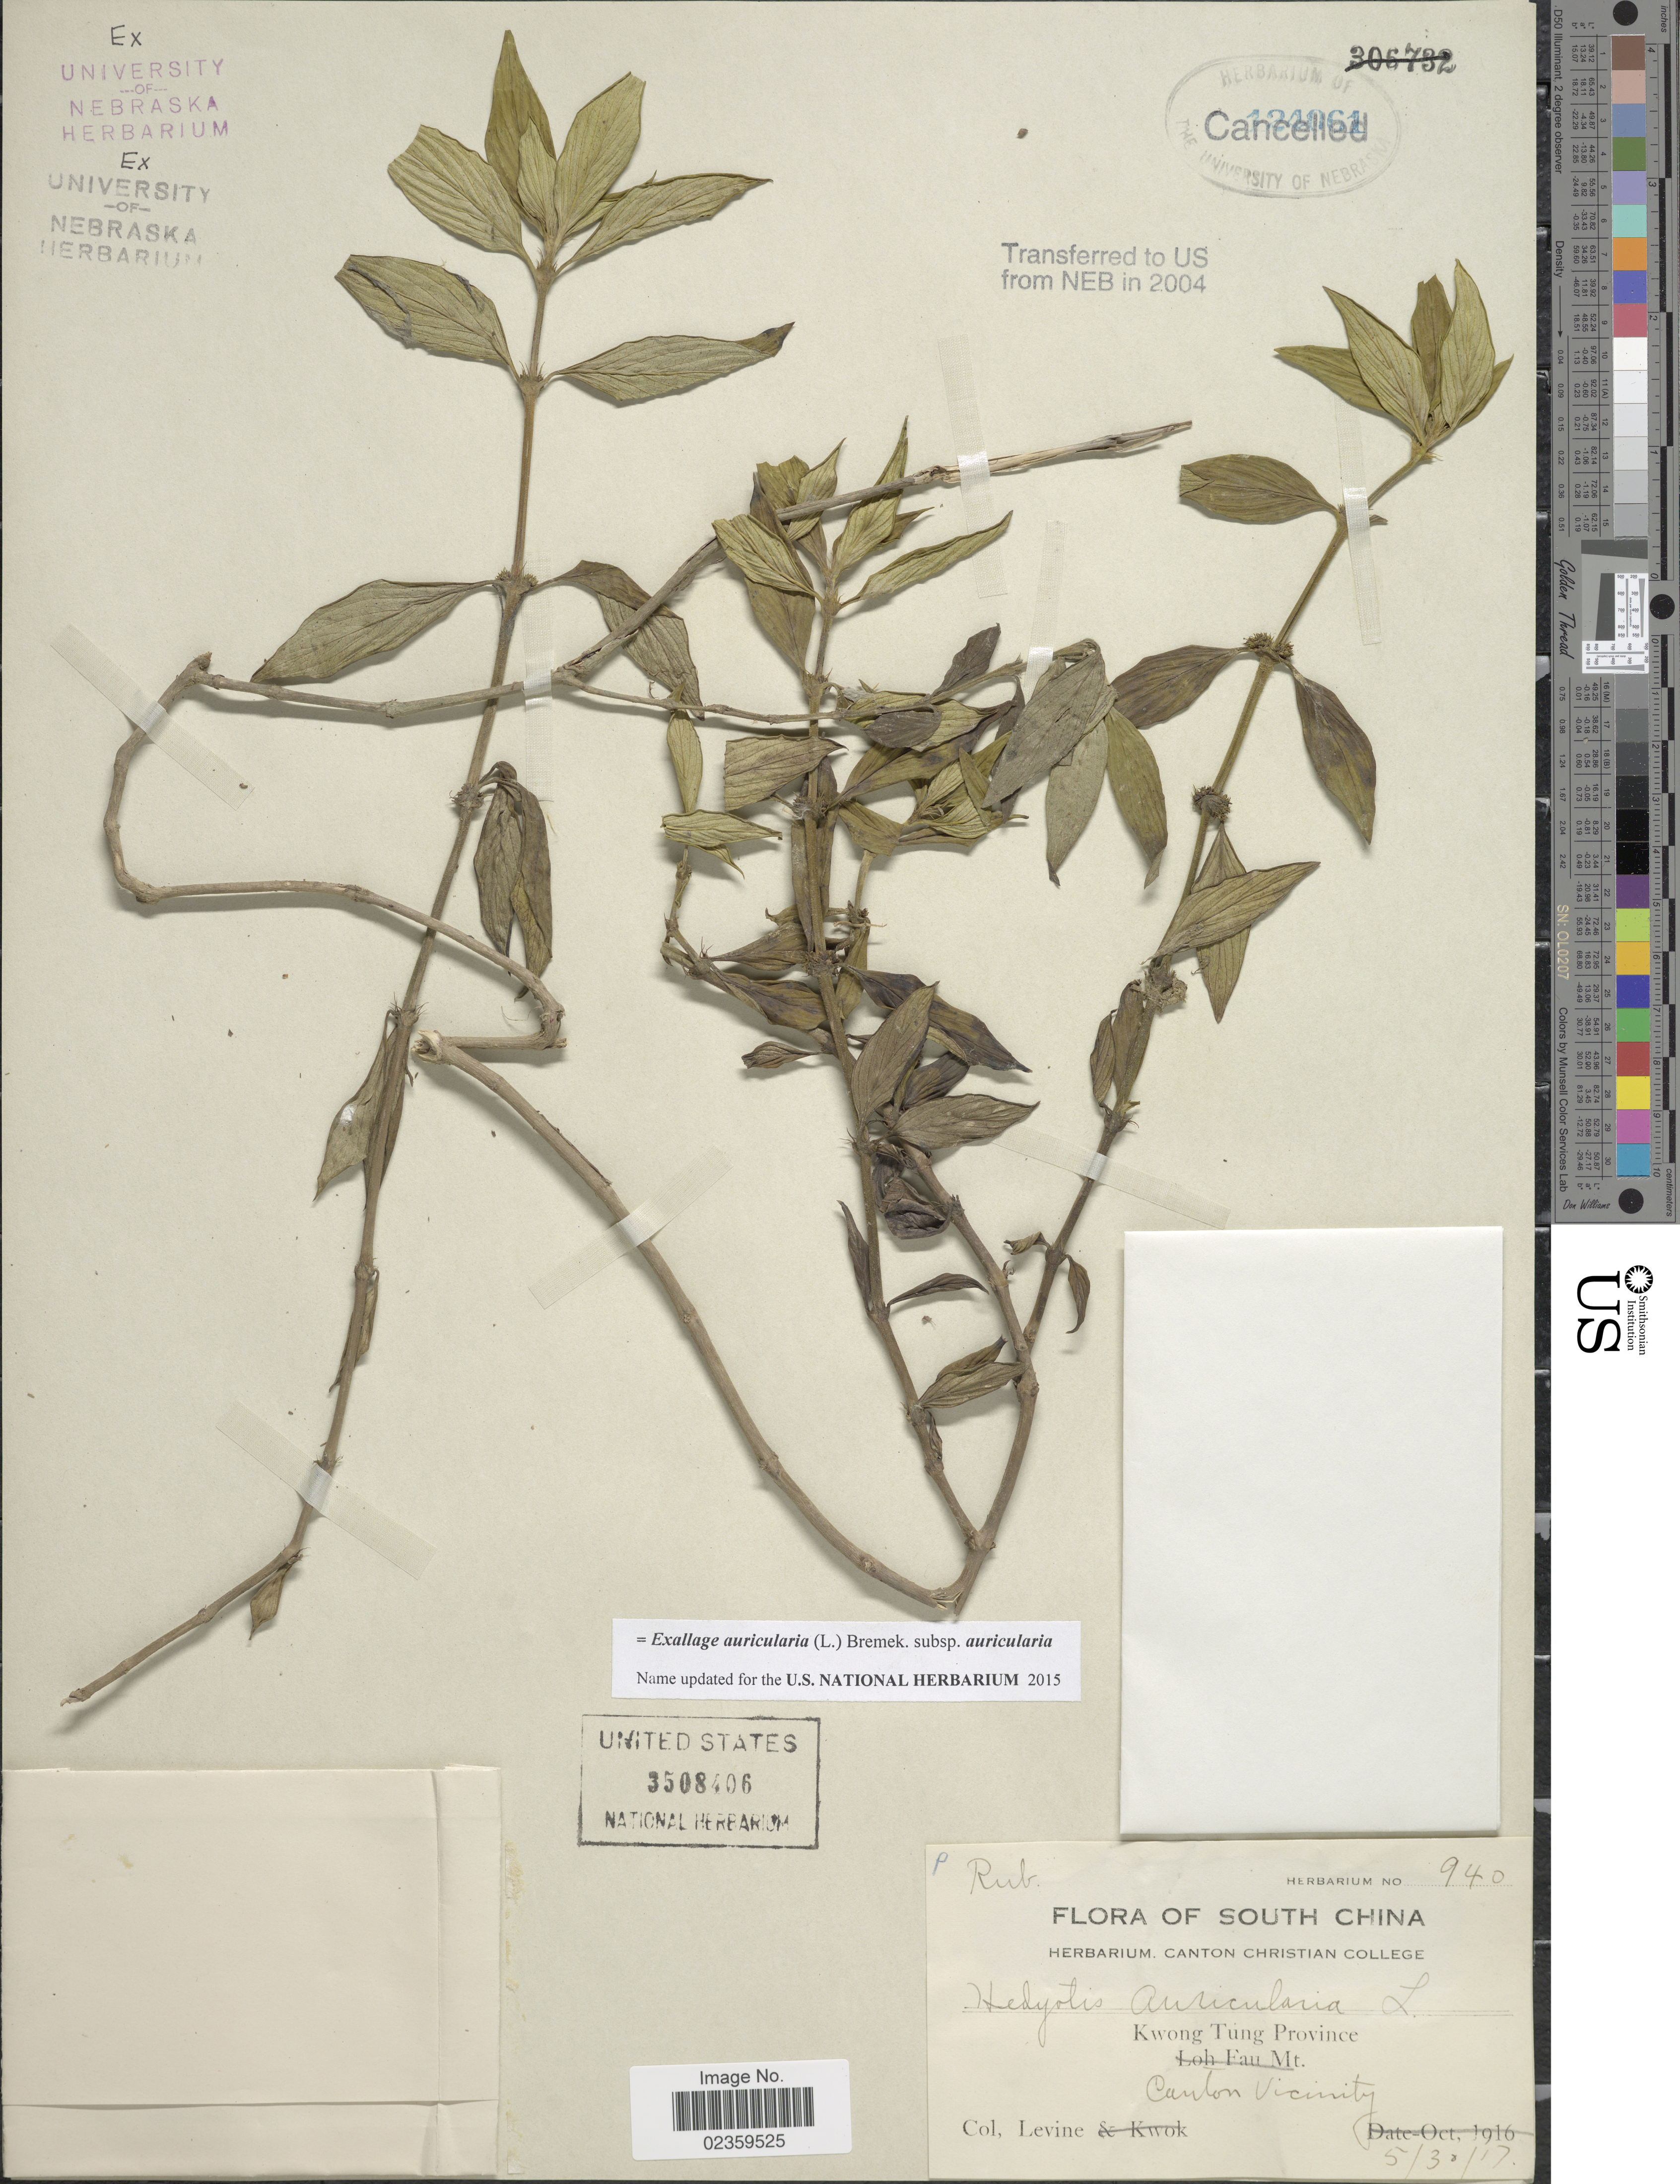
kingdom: Plantae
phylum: Tracheophyta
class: Magnoliopsida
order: Gentianales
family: Rubiaceae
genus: Exallage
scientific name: Exallage auricularia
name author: (L.) Bremek.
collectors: -. Levine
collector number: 940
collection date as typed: Transcribed d/m/y: 30/5/17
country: China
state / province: Guangdong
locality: Kwong Tung Province. Canton Vicinity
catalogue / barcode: US 3508406